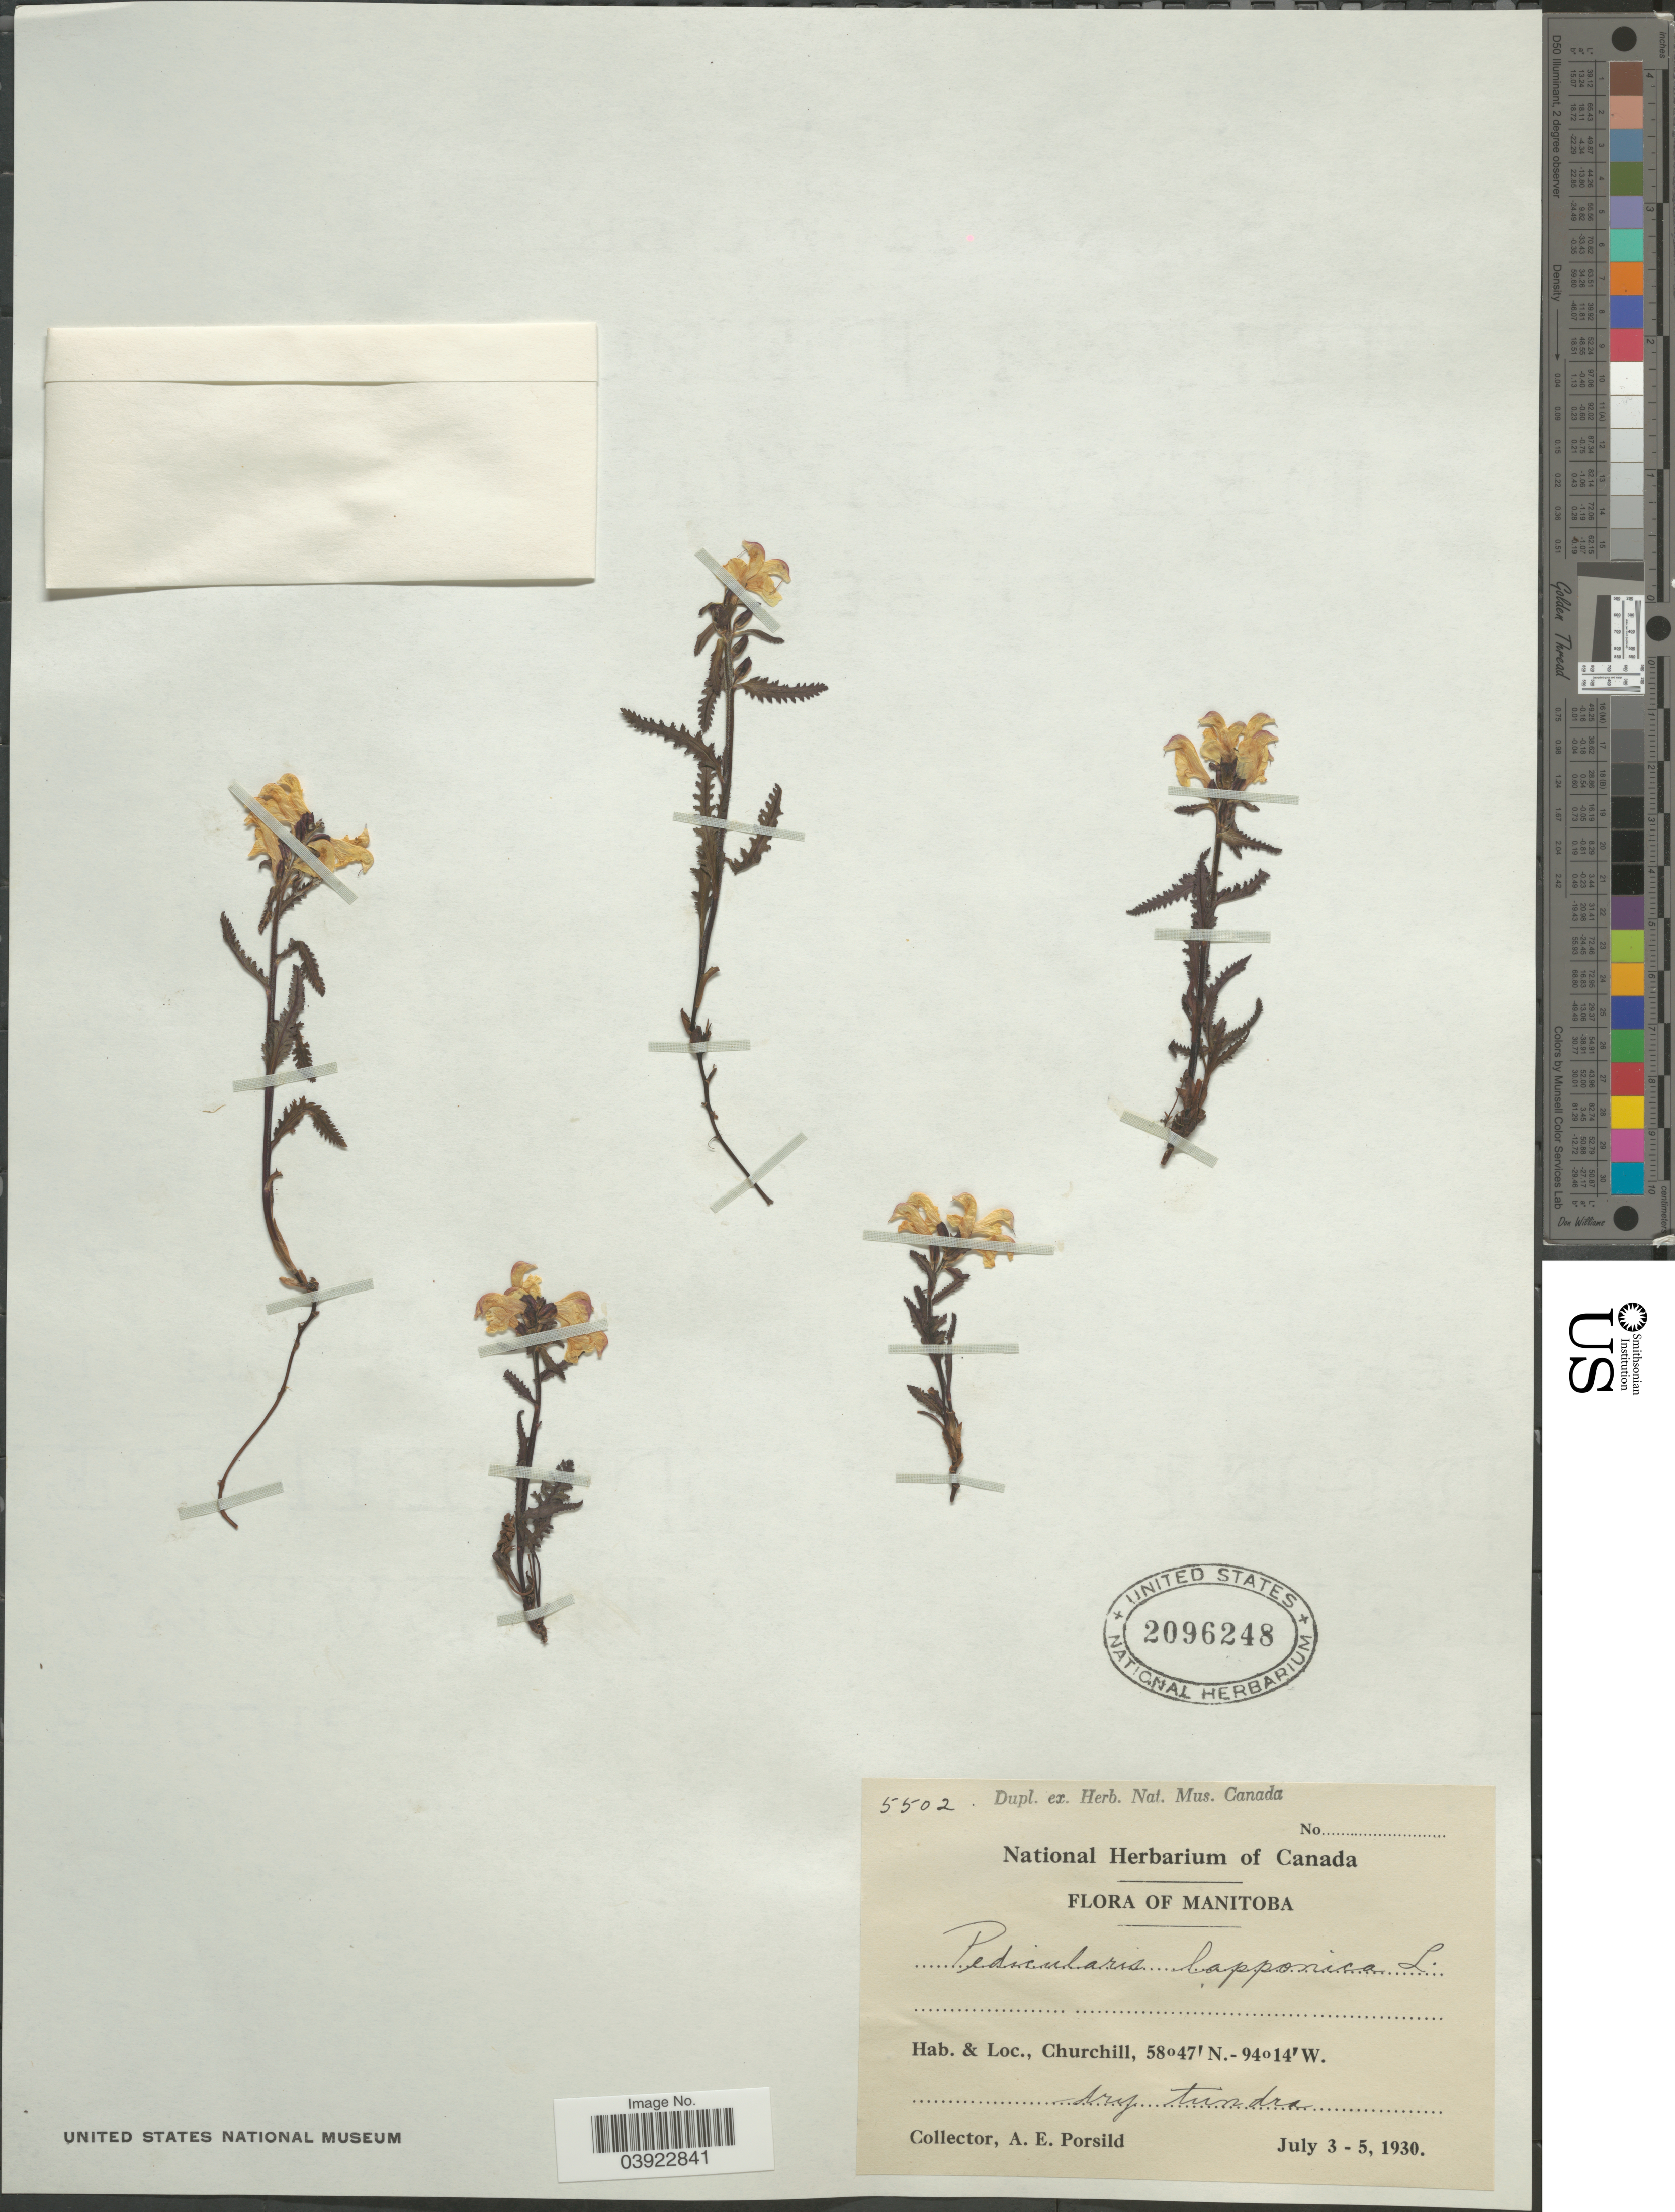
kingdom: Plantae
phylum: Tracheophyta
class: Magnoliopsida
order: Lamiales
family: Orobanchaceae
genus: Pedicularis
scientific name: Pedicularis lapponica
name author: L.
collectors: A. E. Porsild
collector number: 5502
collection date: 1930-07-03/1930-07-05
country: Canada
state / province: Manitoba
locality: Churchill.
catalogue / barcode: US 2096248